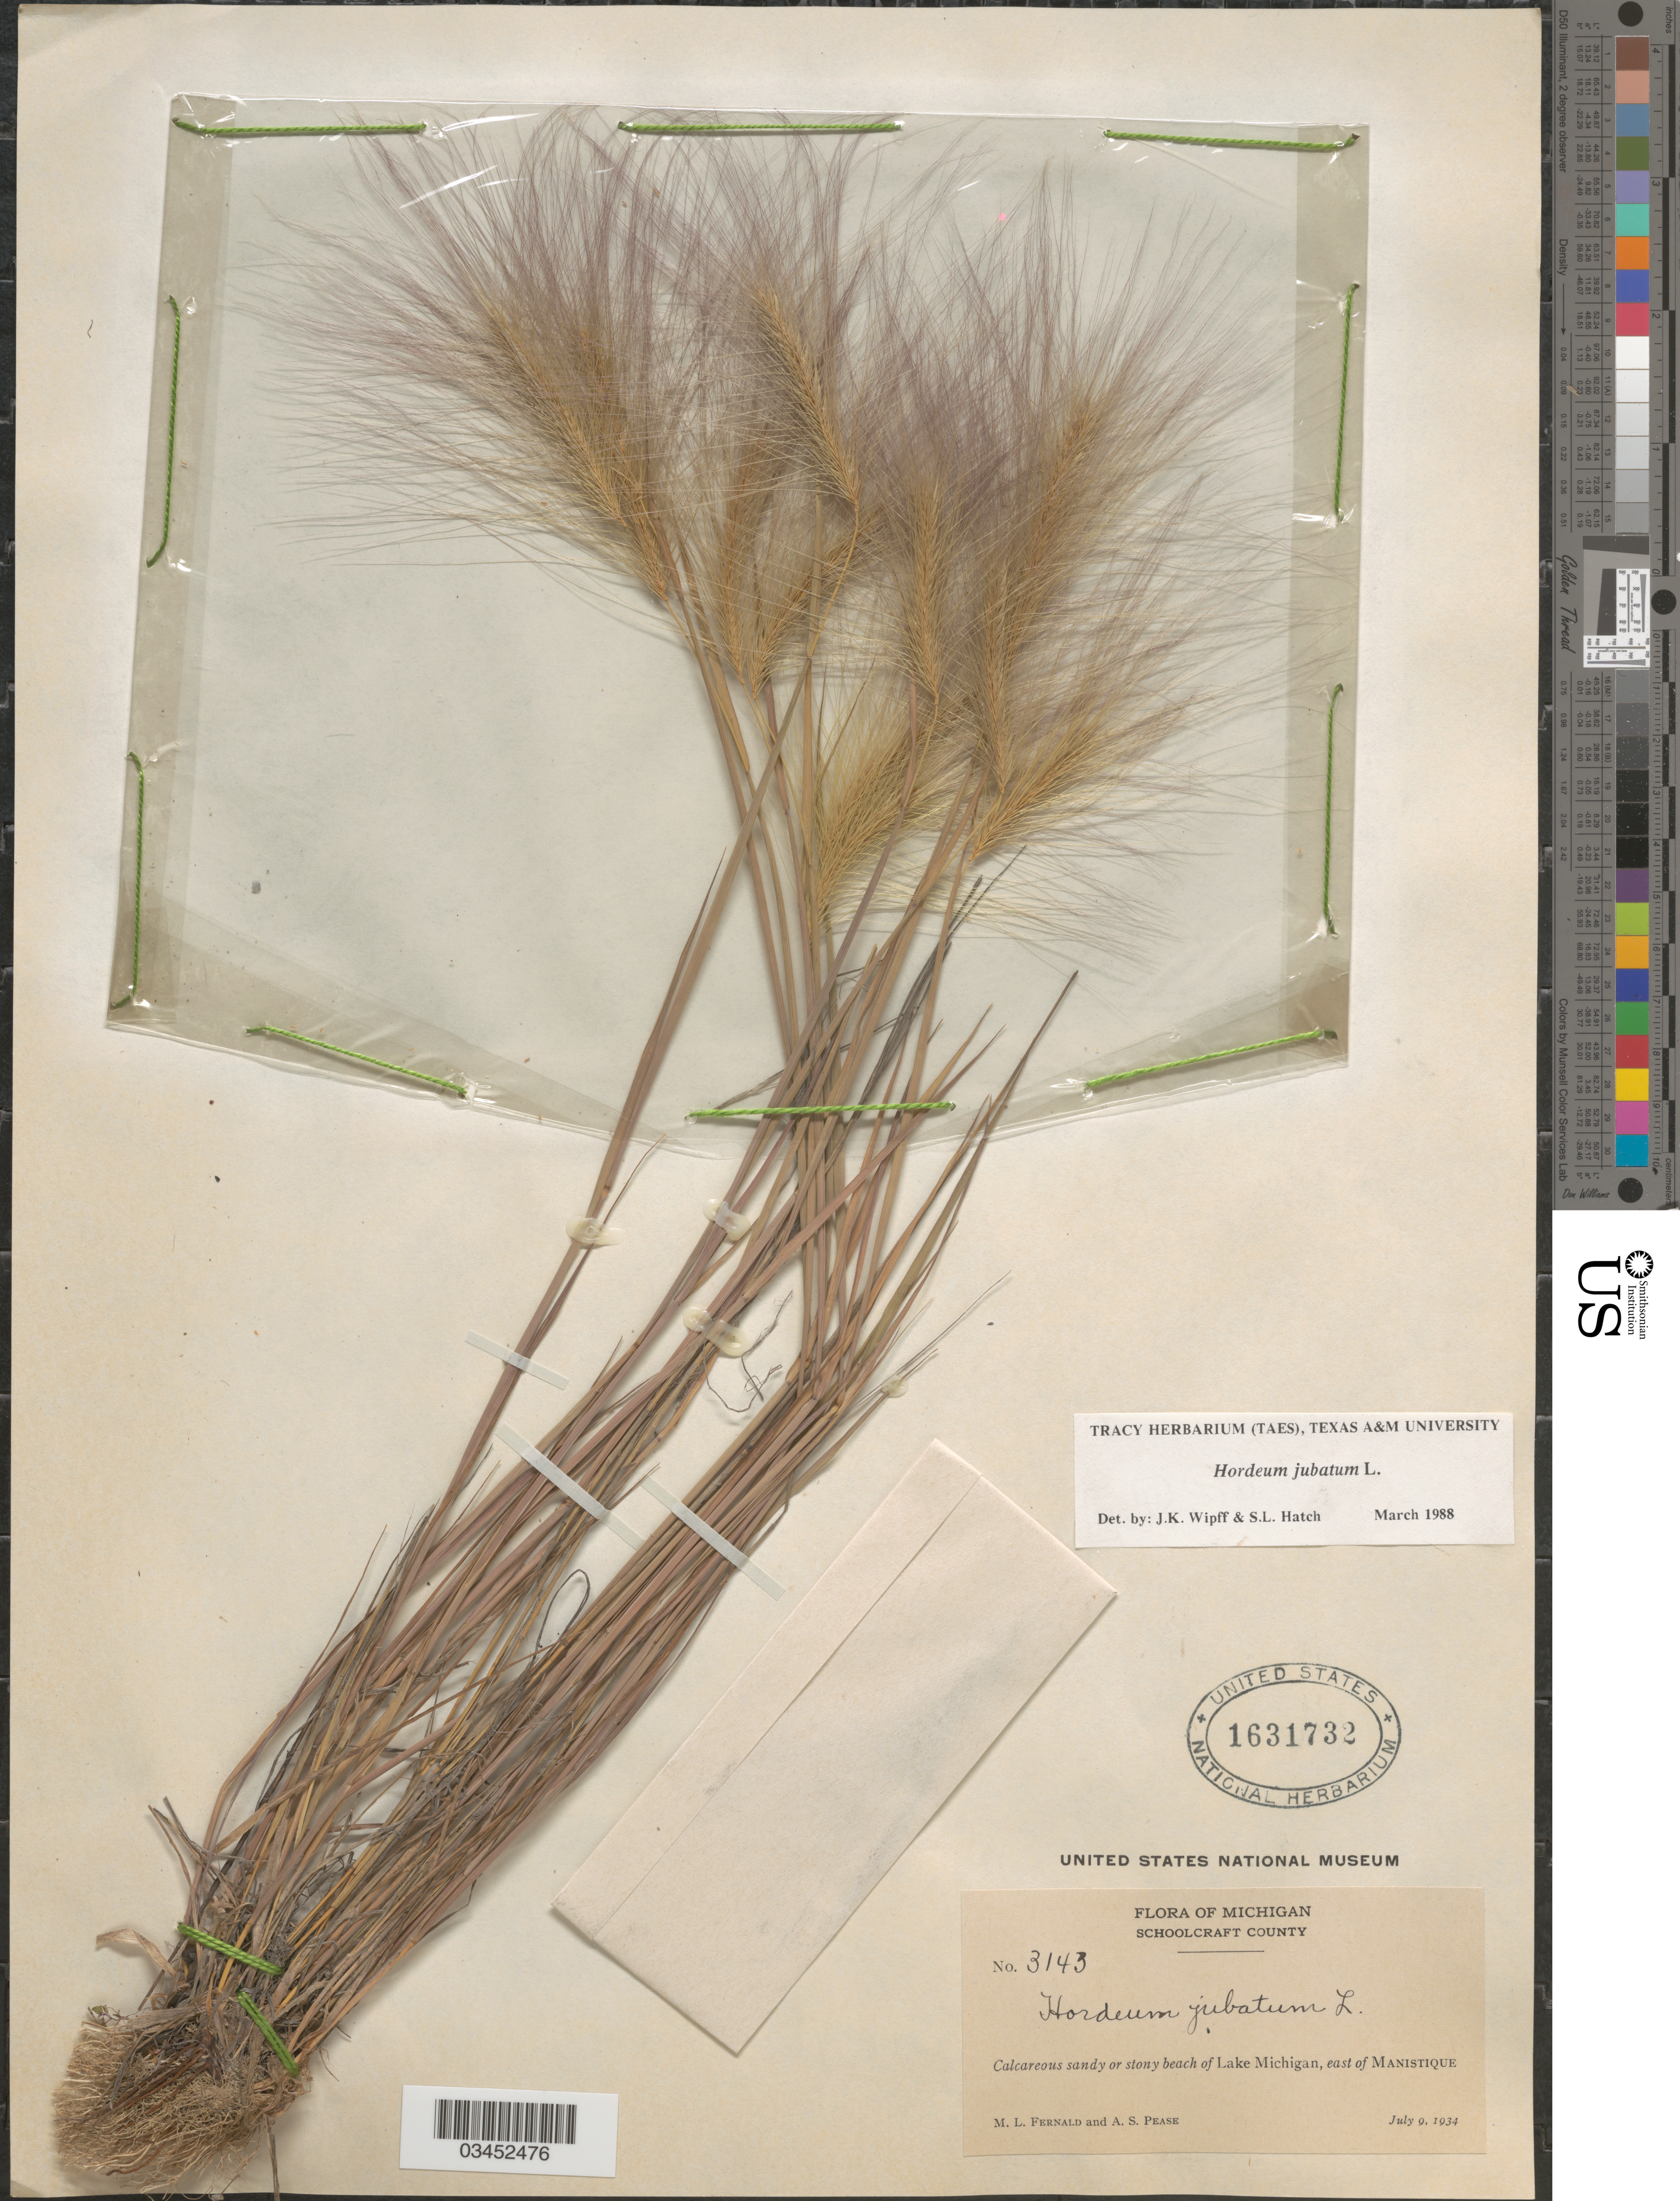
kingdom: Plantae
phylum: Tracheophyta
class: Liliopsida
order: Poales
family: Poaceae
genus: Hordeum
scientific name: Hordeum jubatum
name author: L.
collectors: M. L. Fernald & A. S. Pease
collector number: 3143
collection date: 1934-07-09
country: United States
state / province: Michigan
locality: Schoolcraft County. Calcareous sandy or stony beach of Lake Michigan, east of Manistique.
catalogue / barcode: US 1631732